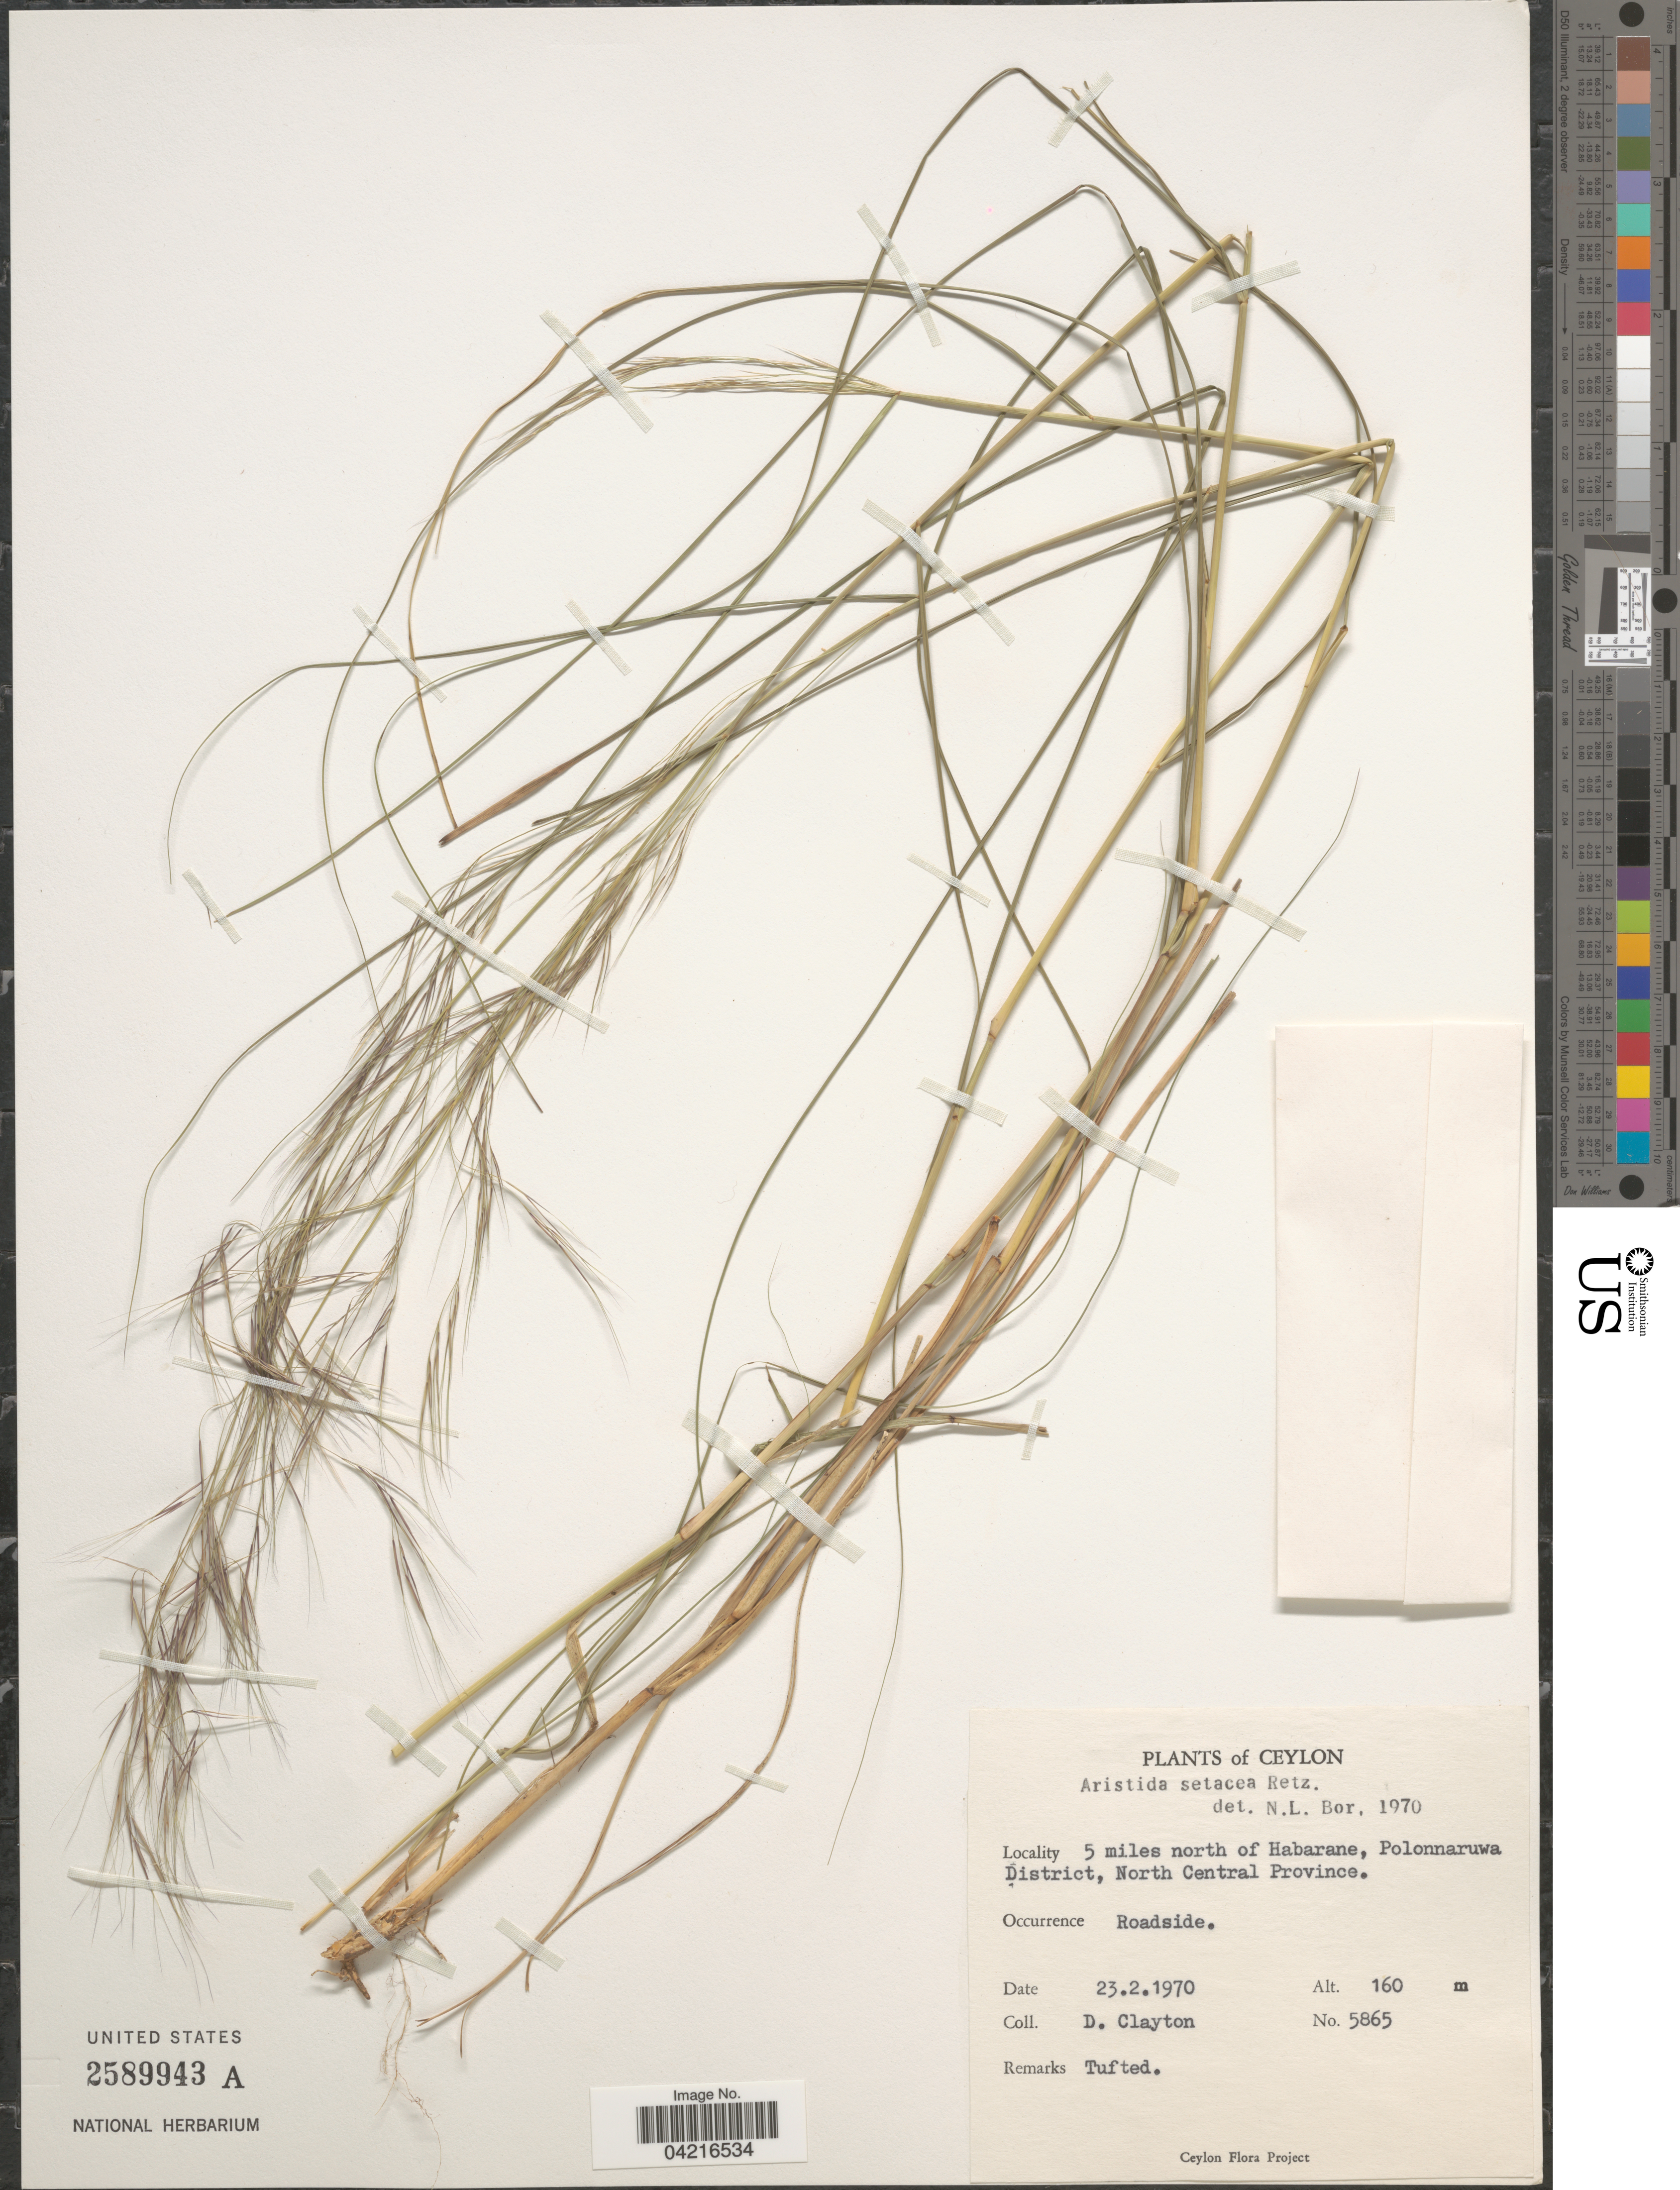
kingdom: Plantae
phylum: Tracheophyta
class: Liliopsida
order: Poales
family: Poaceae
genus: Aristida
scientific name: Aristida setacea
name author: Retz.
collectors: D. Clayton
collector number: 5865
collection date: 1970-02-23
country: Sri Lanka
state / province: North Central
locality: Ceylon. 5 miles north of Habarane, Polonnaruwa District.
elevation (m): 160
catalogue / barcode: US 2589943A